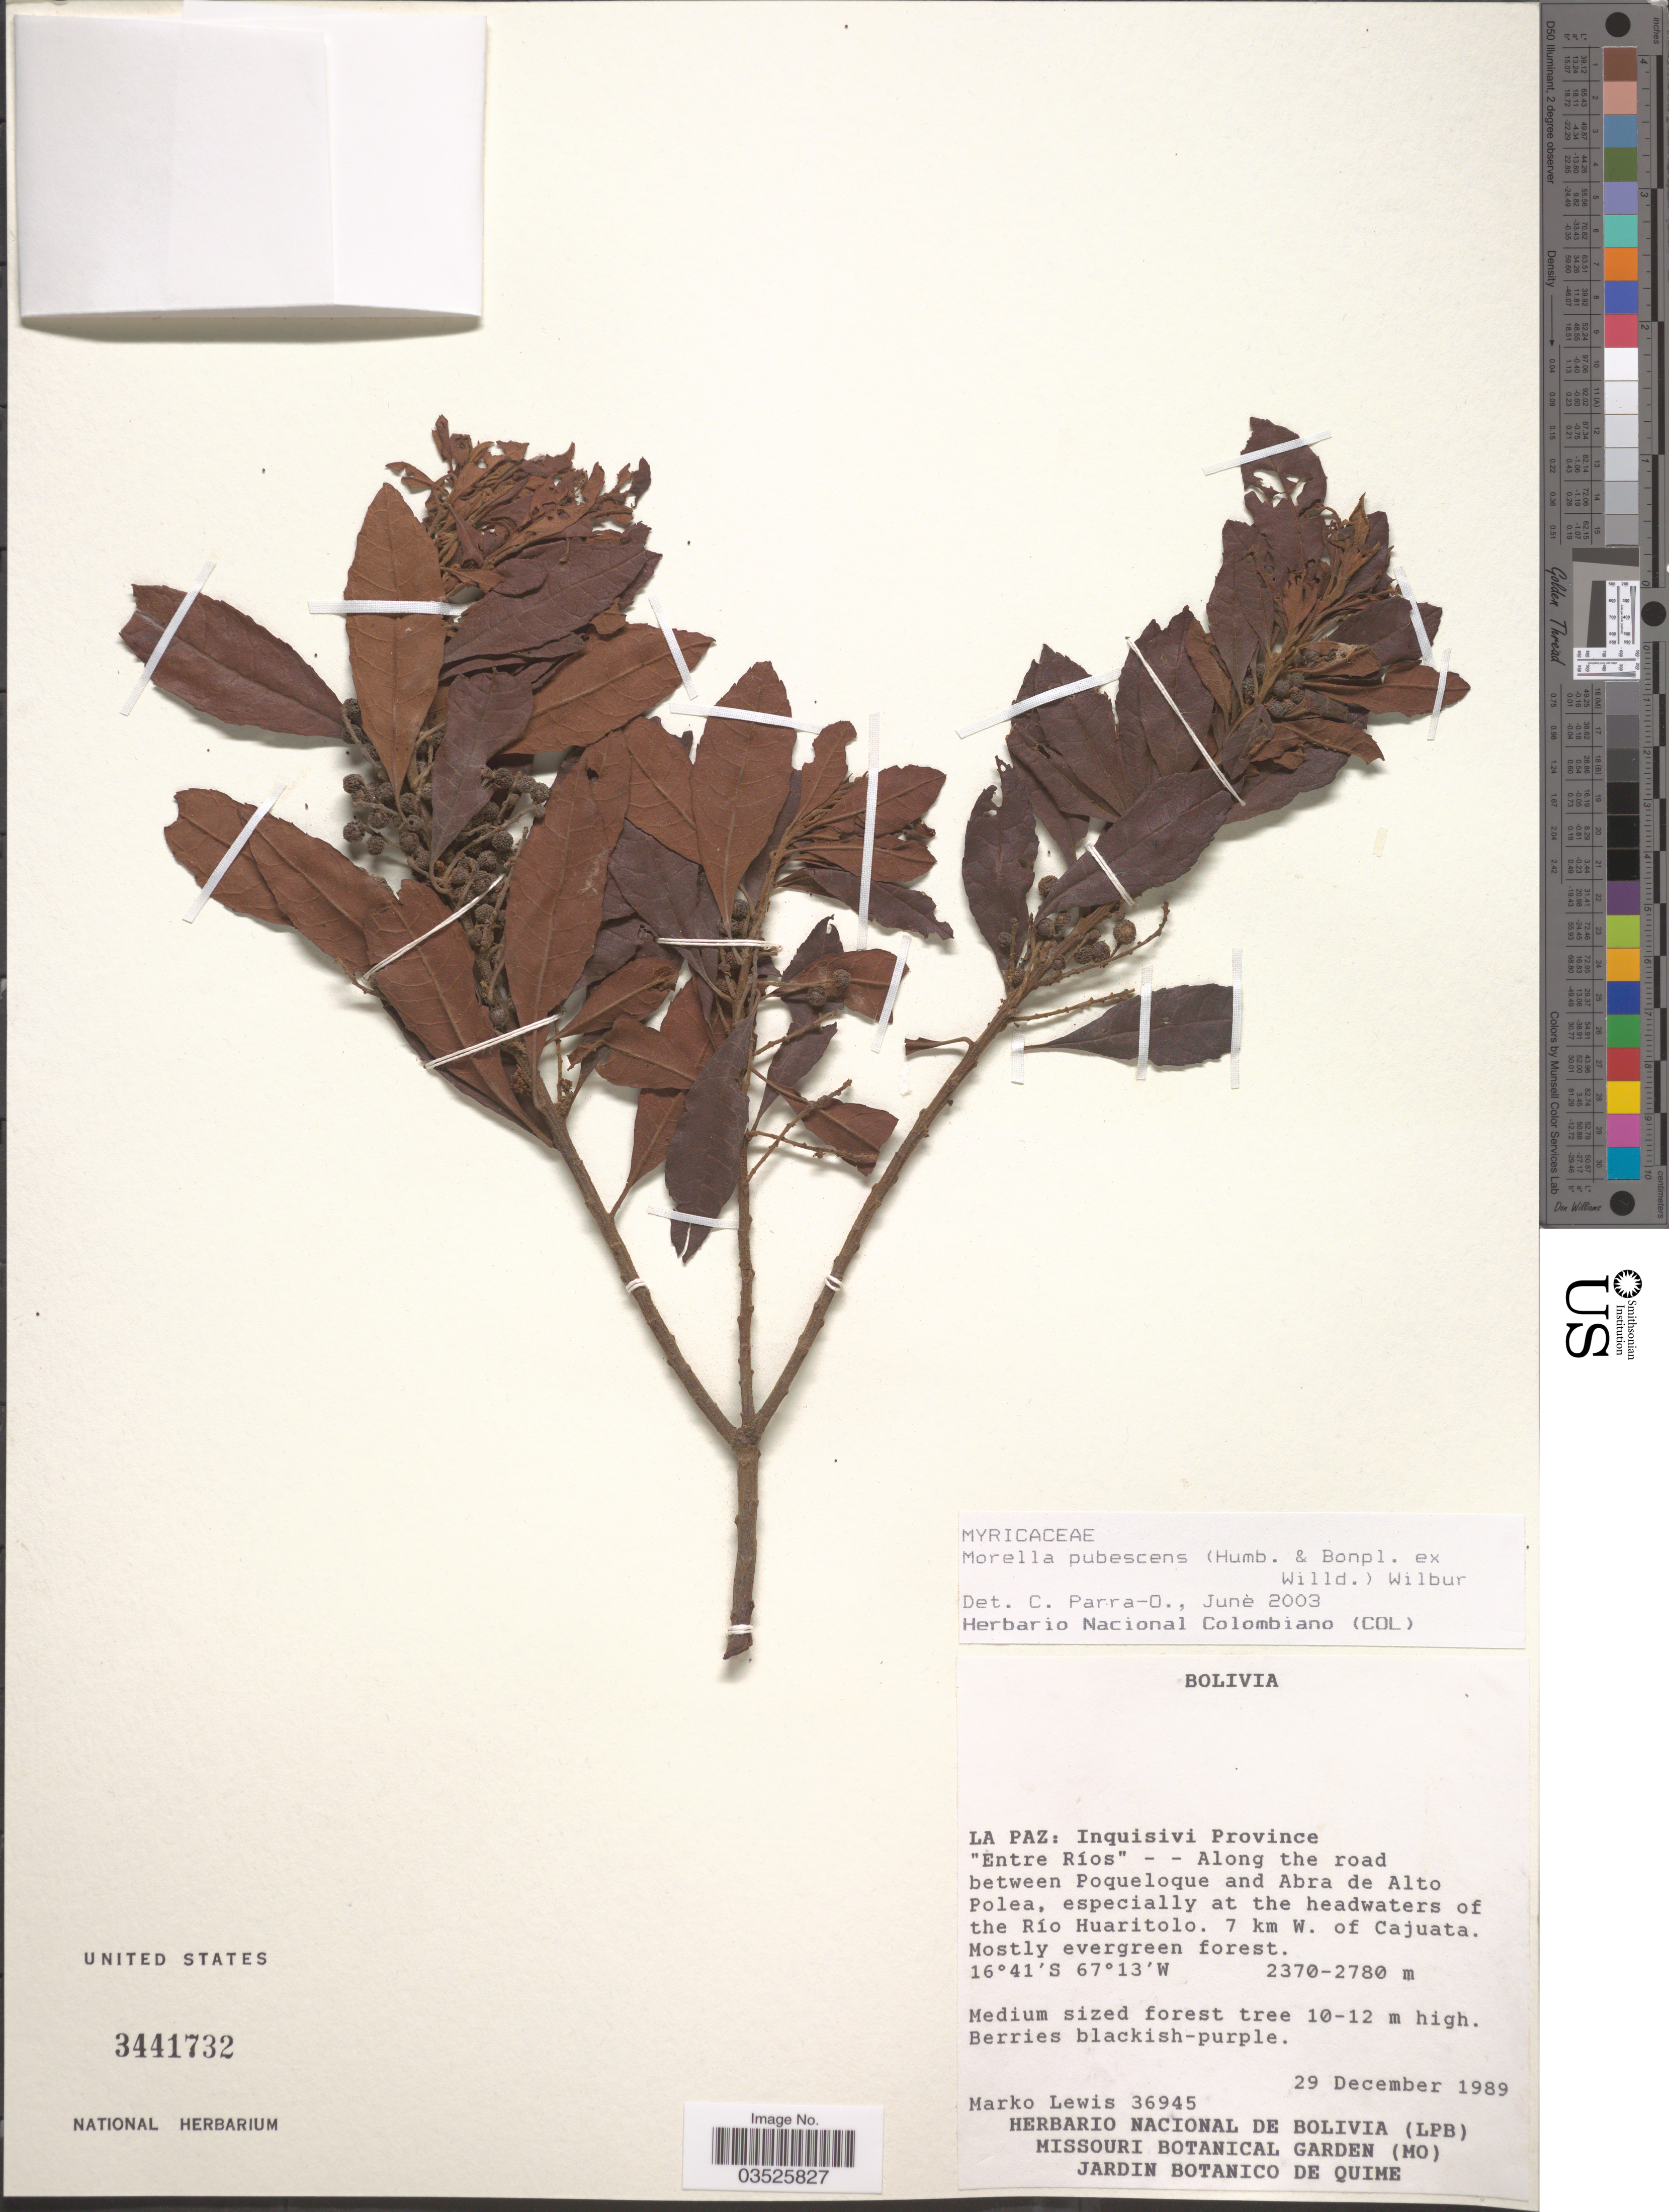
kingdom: Plantae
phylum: Tracheophyta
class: Magnoliopsida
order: Fagales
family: Myricaceae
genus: Morella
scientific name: Morella pubescens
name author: (Humb. & Bonpl. ex Willd.) Wilbur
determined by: Parra-O, Carlos A., Instituto de Ciencias Naturales - Universidad Nacional de Colombia (COLOMBIA)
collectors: M. A. Lewis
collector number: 36945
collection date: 1989-12-29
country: Bolivia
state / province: La Paz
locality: Inquisivi Province 'Entre Ríos' - - Along the road between Poqueloque and Abra de Alto Polea, especially at the headwaters of the Río Huaritolo. 7 km W. of Cajuata.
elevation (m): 2370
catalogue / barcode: US 3441732